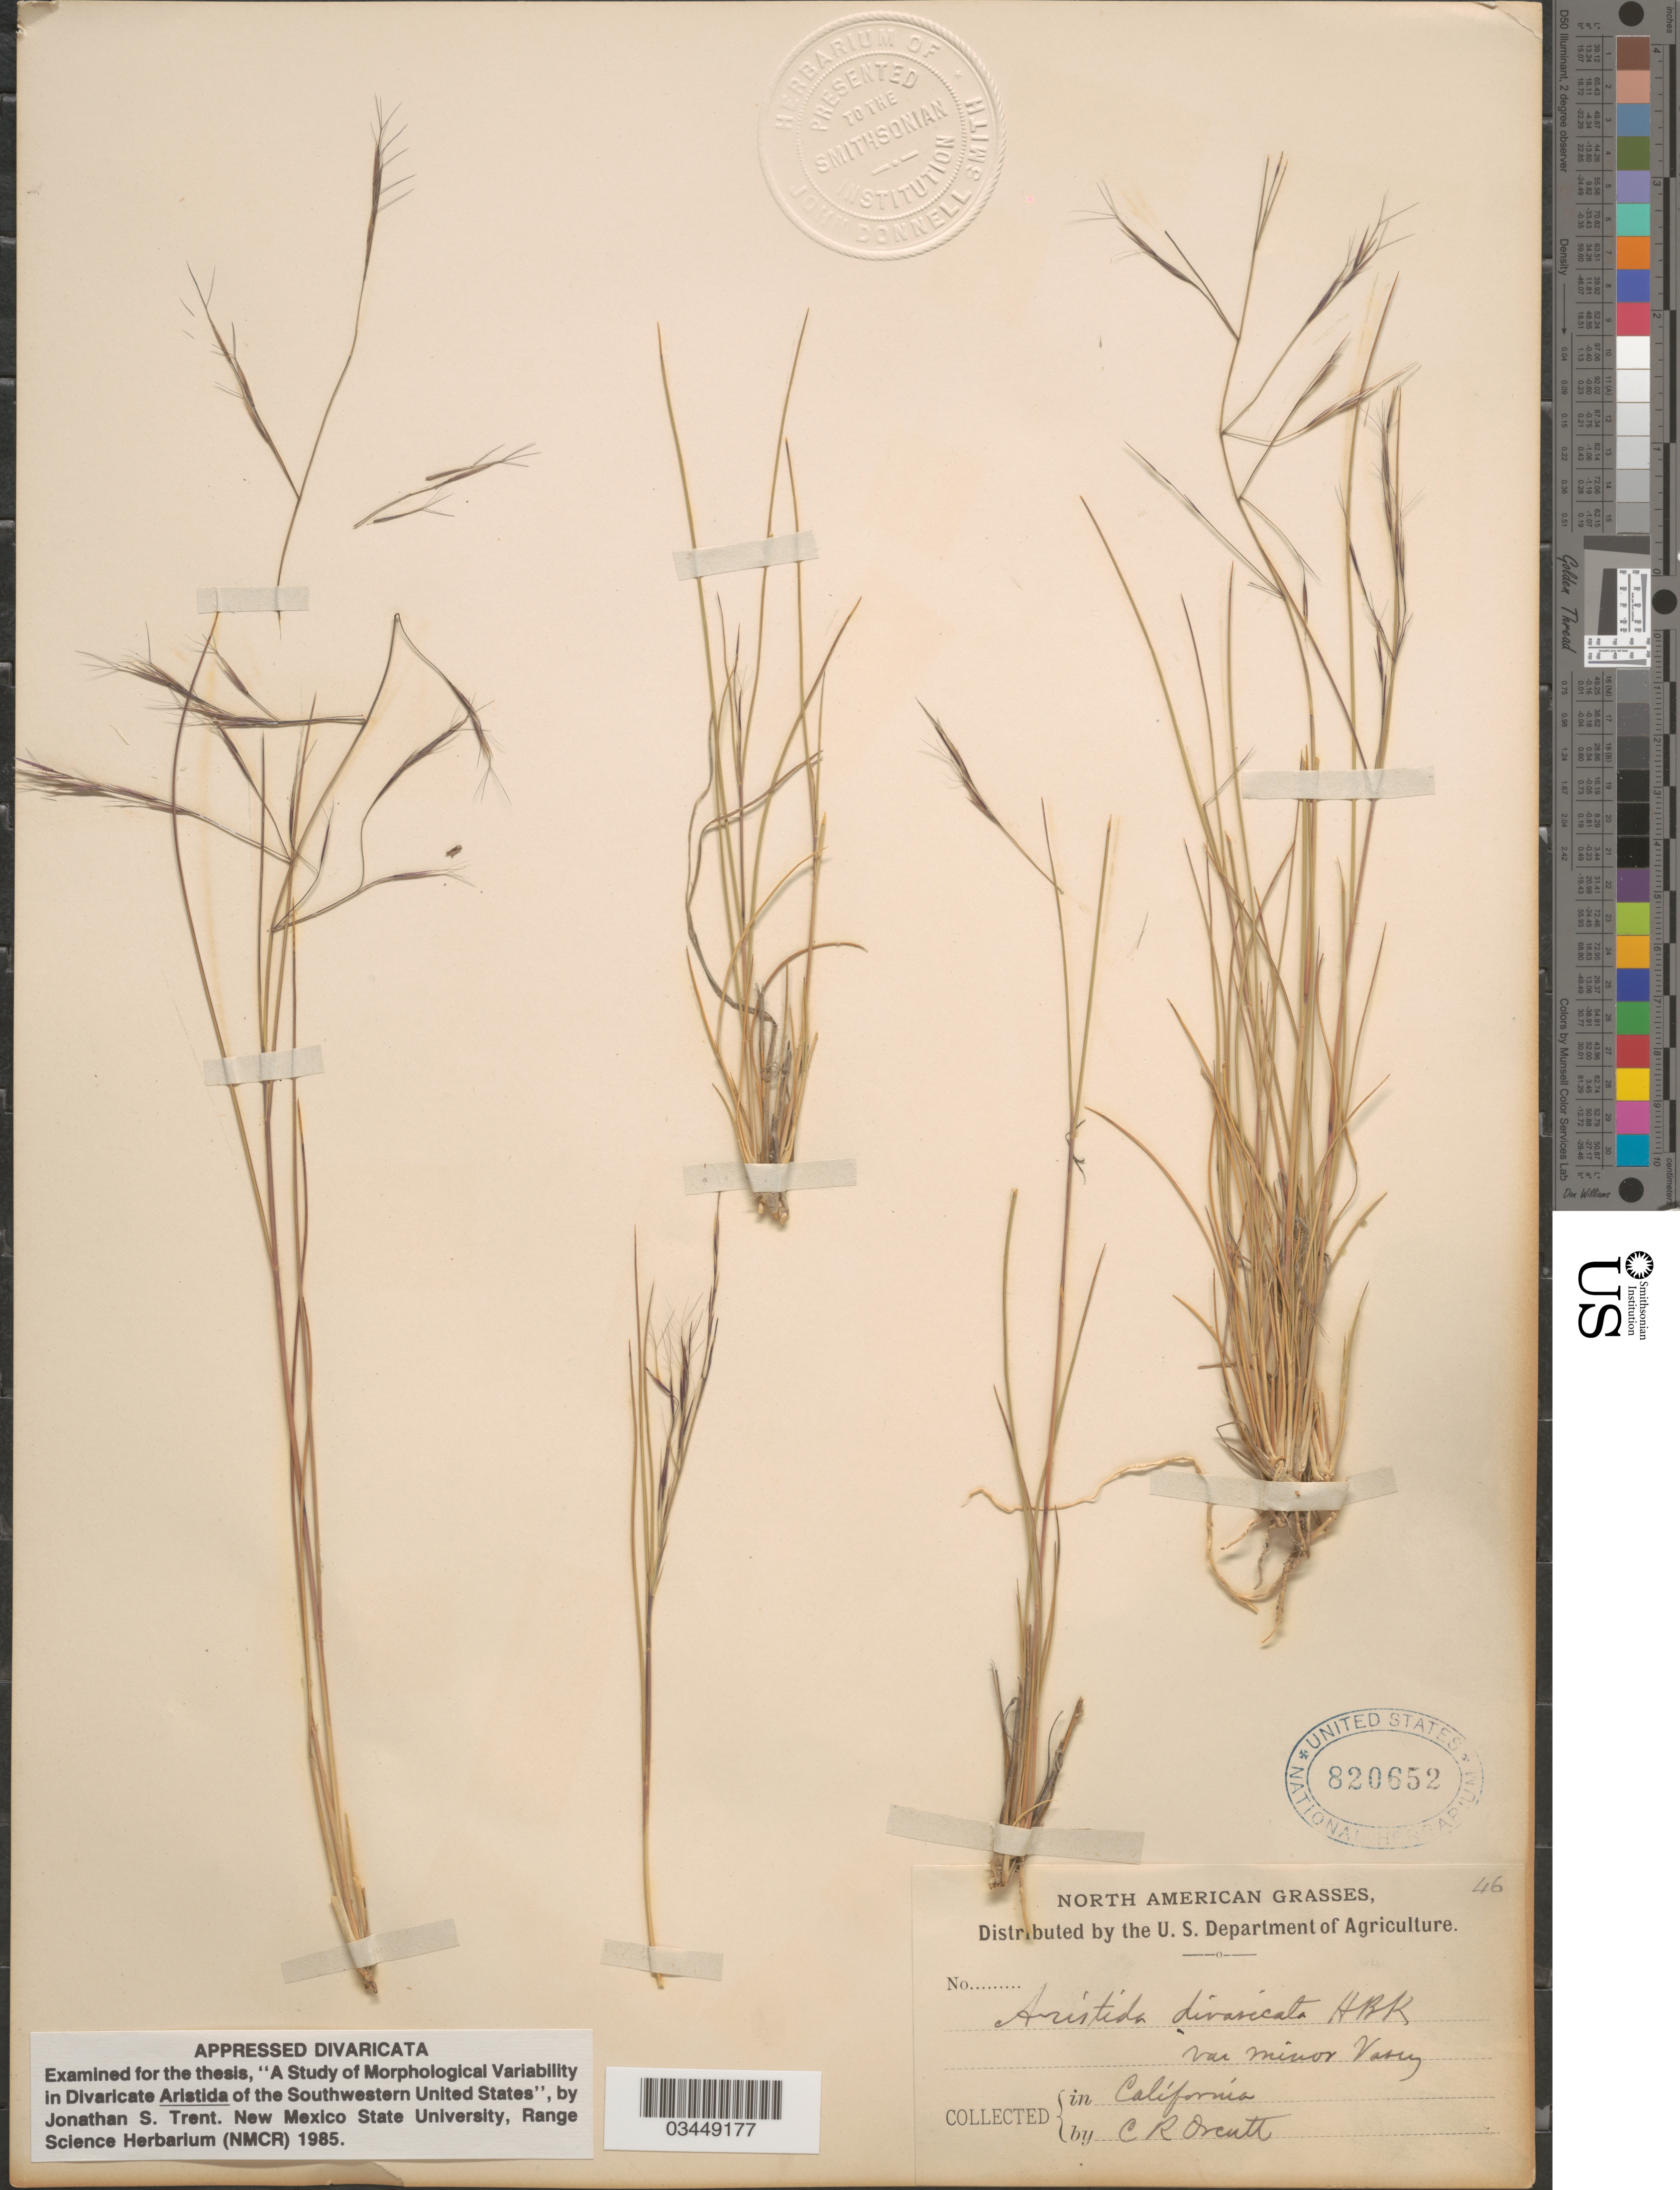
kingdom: Plantae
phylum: Tracheophyta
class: Liliopsida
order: Poales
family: Poaceae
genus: Aristida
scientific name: Aristida divaricata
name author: Humb. & Bonpl. ex Willd.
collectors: C. R. Orcutt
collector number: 46?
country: United States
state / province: California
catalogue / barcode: US 820652